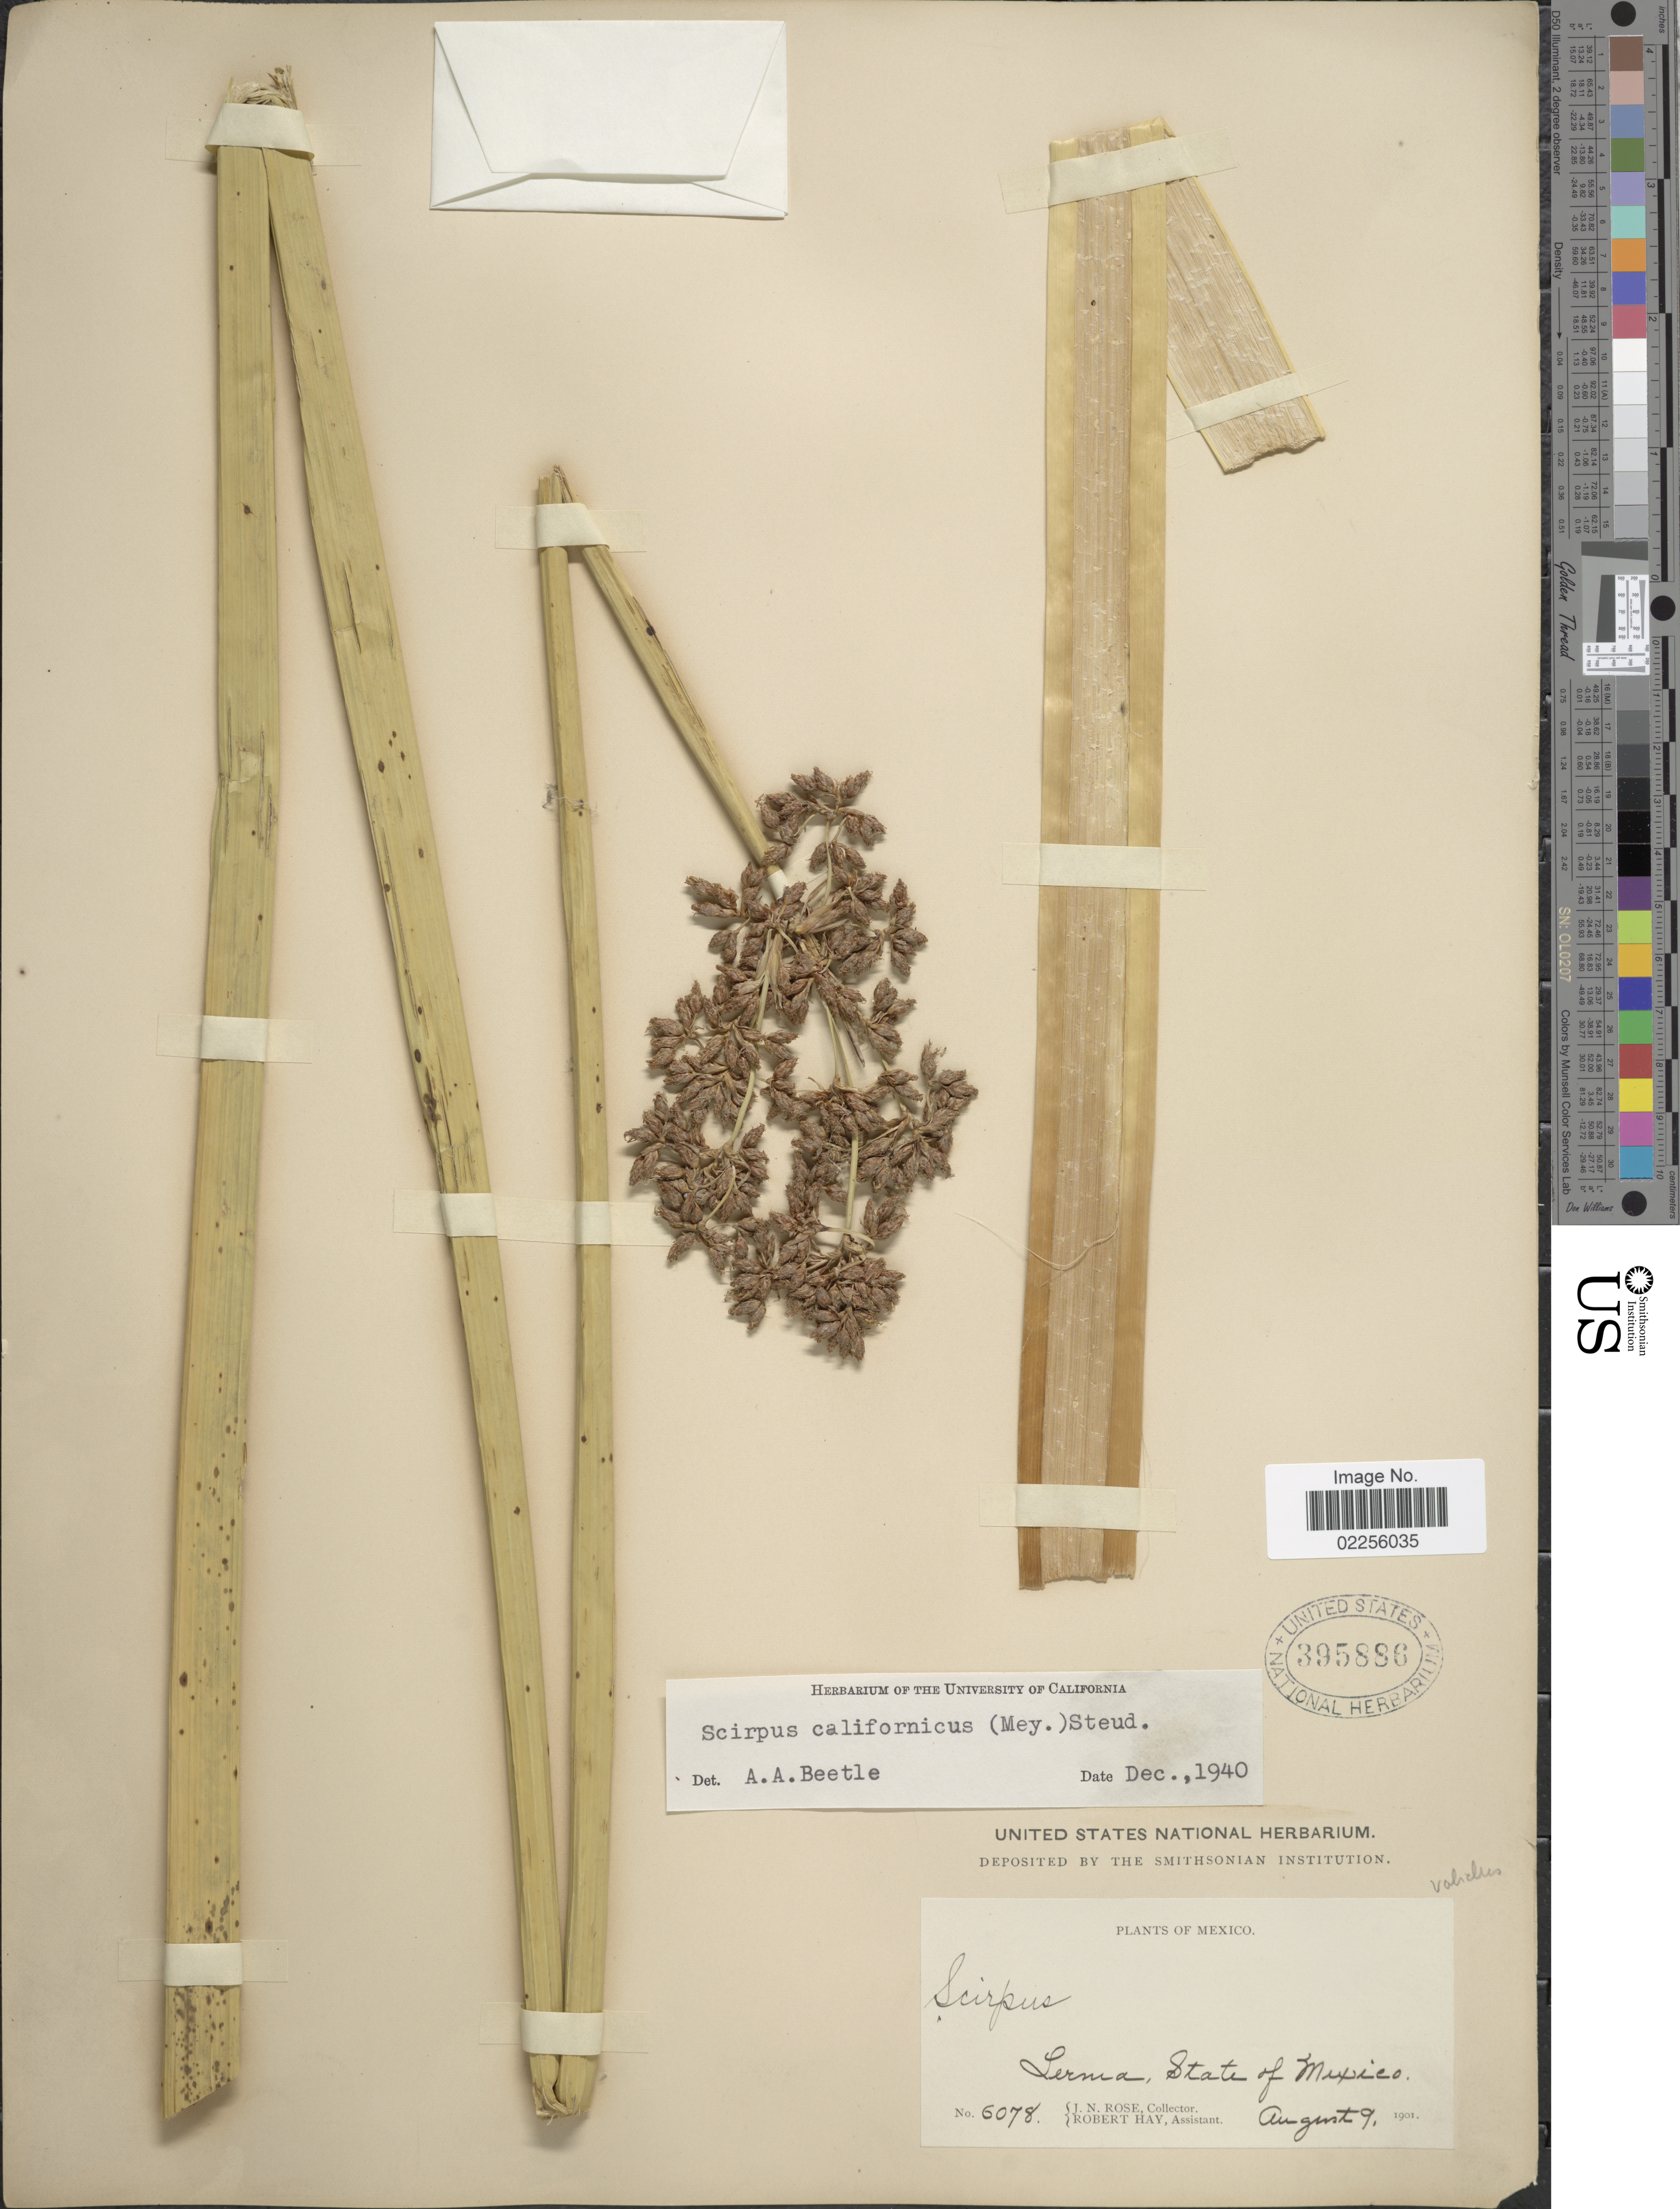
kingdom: Plantae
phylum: Tracheophyta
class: Liliopsida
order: Poales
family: Cyperaceae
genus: Schoenoplectus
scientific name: Schoenoplectus californicus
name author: (C.A. Mey.) Soják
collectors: J. N. Rose & R. Hay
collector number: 6078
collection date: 1901-08-09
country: Mexico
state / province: México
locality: Lerma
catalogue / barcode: US 395886